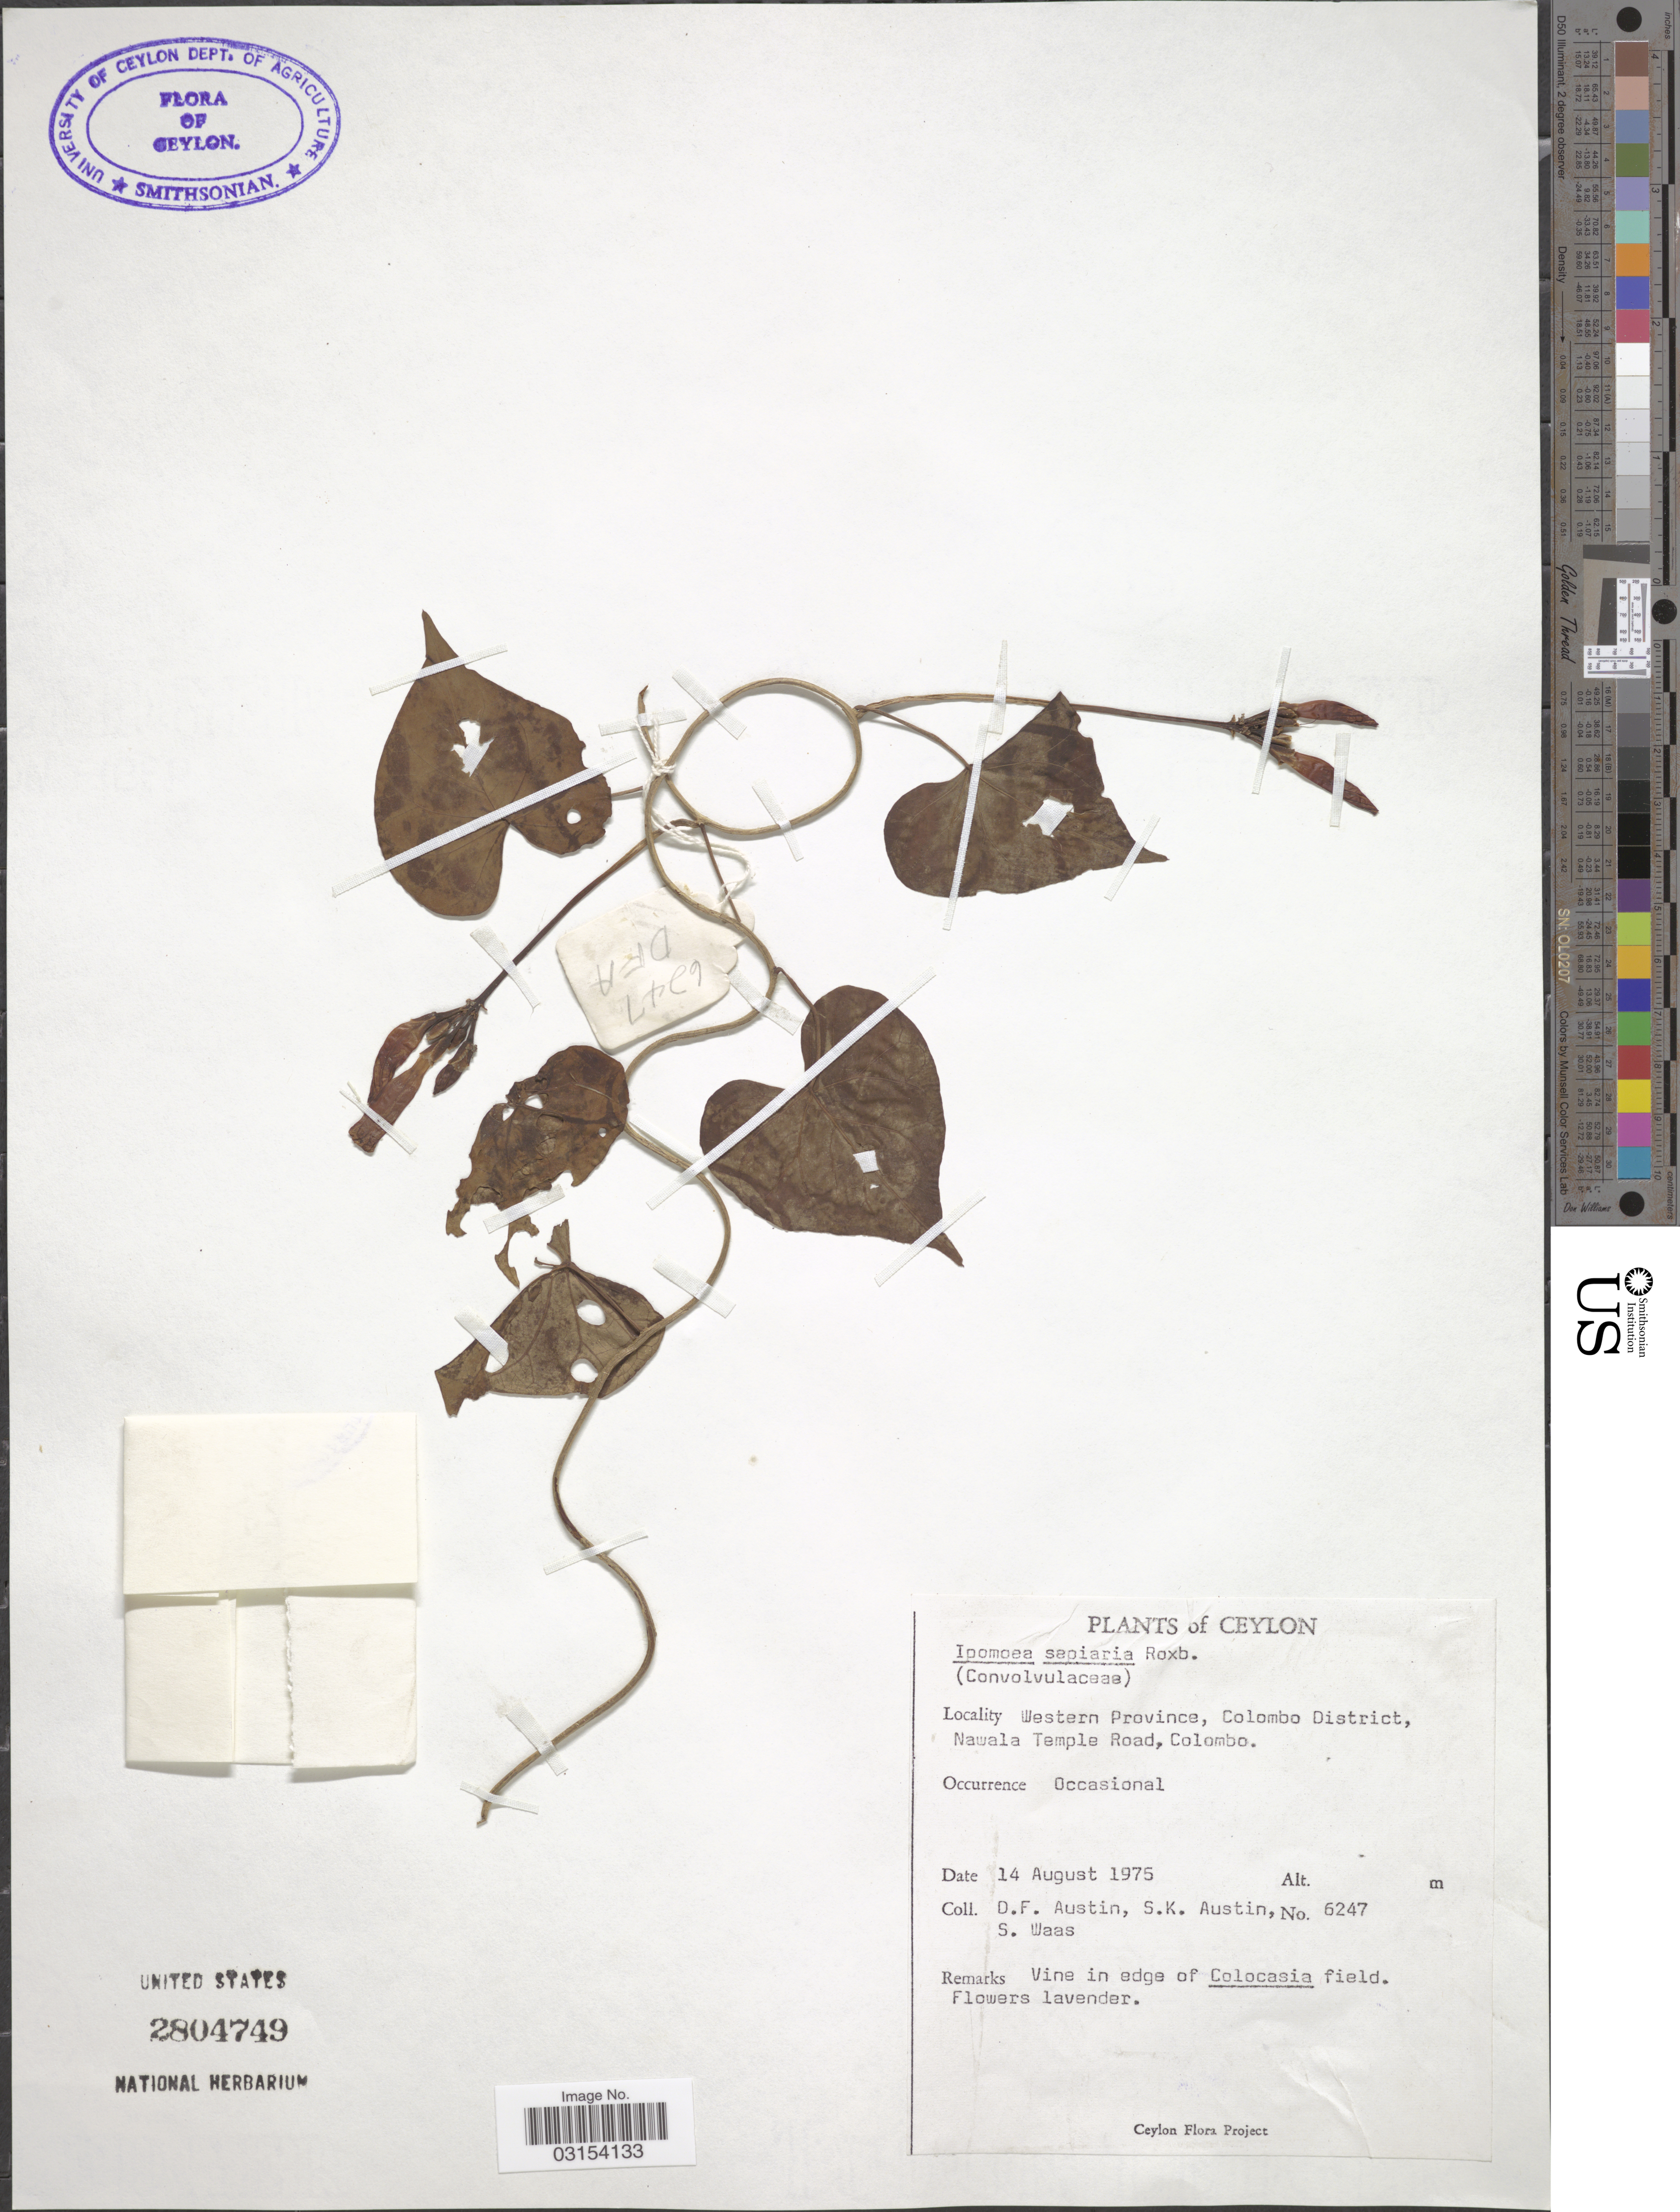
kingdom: Plantae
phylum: Tracheophyta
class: Magnoliopsida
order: Solanales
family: Convolvulaceae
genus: Ipomoea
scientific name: Ipomoea sepiaria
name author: Koenig ex Roxb.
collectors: D. Austin, S. Austin & S. Waas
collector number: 6247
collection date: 1975-08-14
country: Sri Lanka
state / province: Western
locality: Ceylon, Western Province, Colombo District, Nawala Temple Road, Colombo.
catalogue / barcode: US 2804749